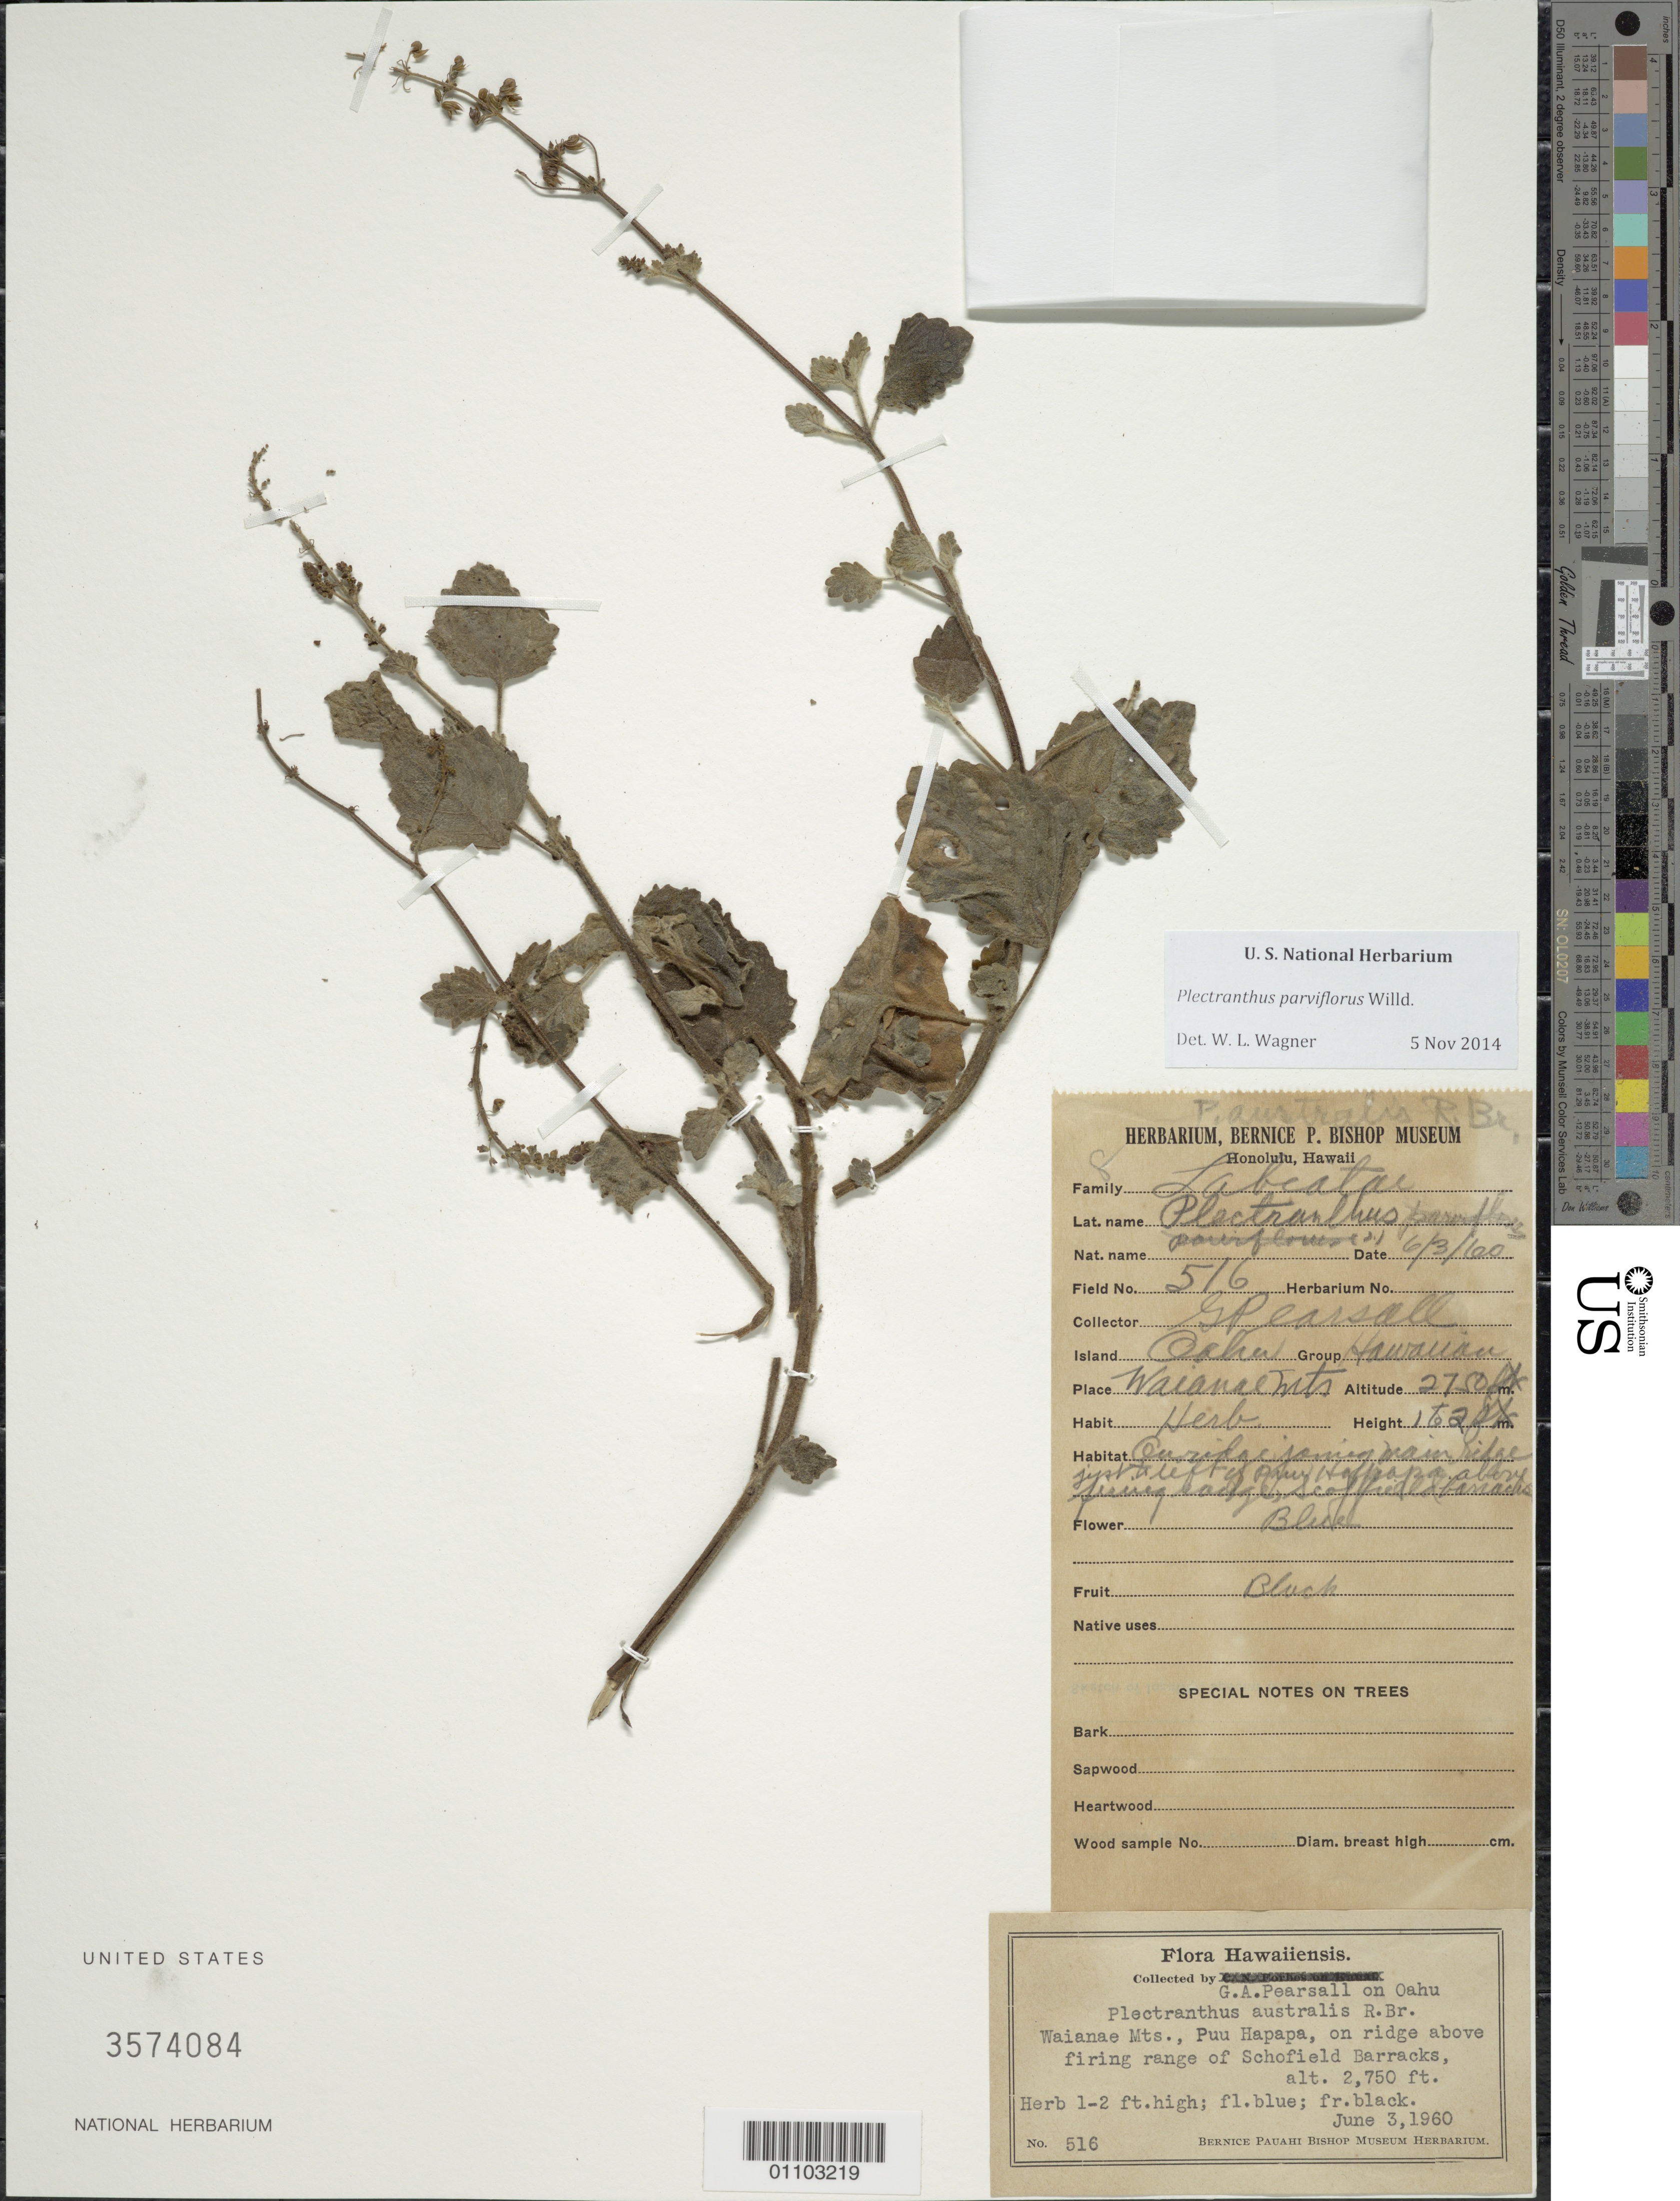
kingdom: Plantae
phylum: Tracheophyta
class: Magnoliopsida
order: Lamiales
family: Lamiaceae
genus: Coleus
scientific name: Coleus australis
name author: (Br.) A.J. Paton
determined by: Wagner, W. L., (BOT), Smithsonian Institution - National Museum of Natural History (UNITED STATES)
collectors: G. Pearsall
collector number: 516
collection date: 1960-06-03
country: United States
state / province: Hawaii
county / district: Honolulu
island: Oahu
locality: Waianae Mts, Puu Hapapa, on ridge above firing range of Schofield Barracks.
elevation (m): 838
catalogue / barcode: US 3574084